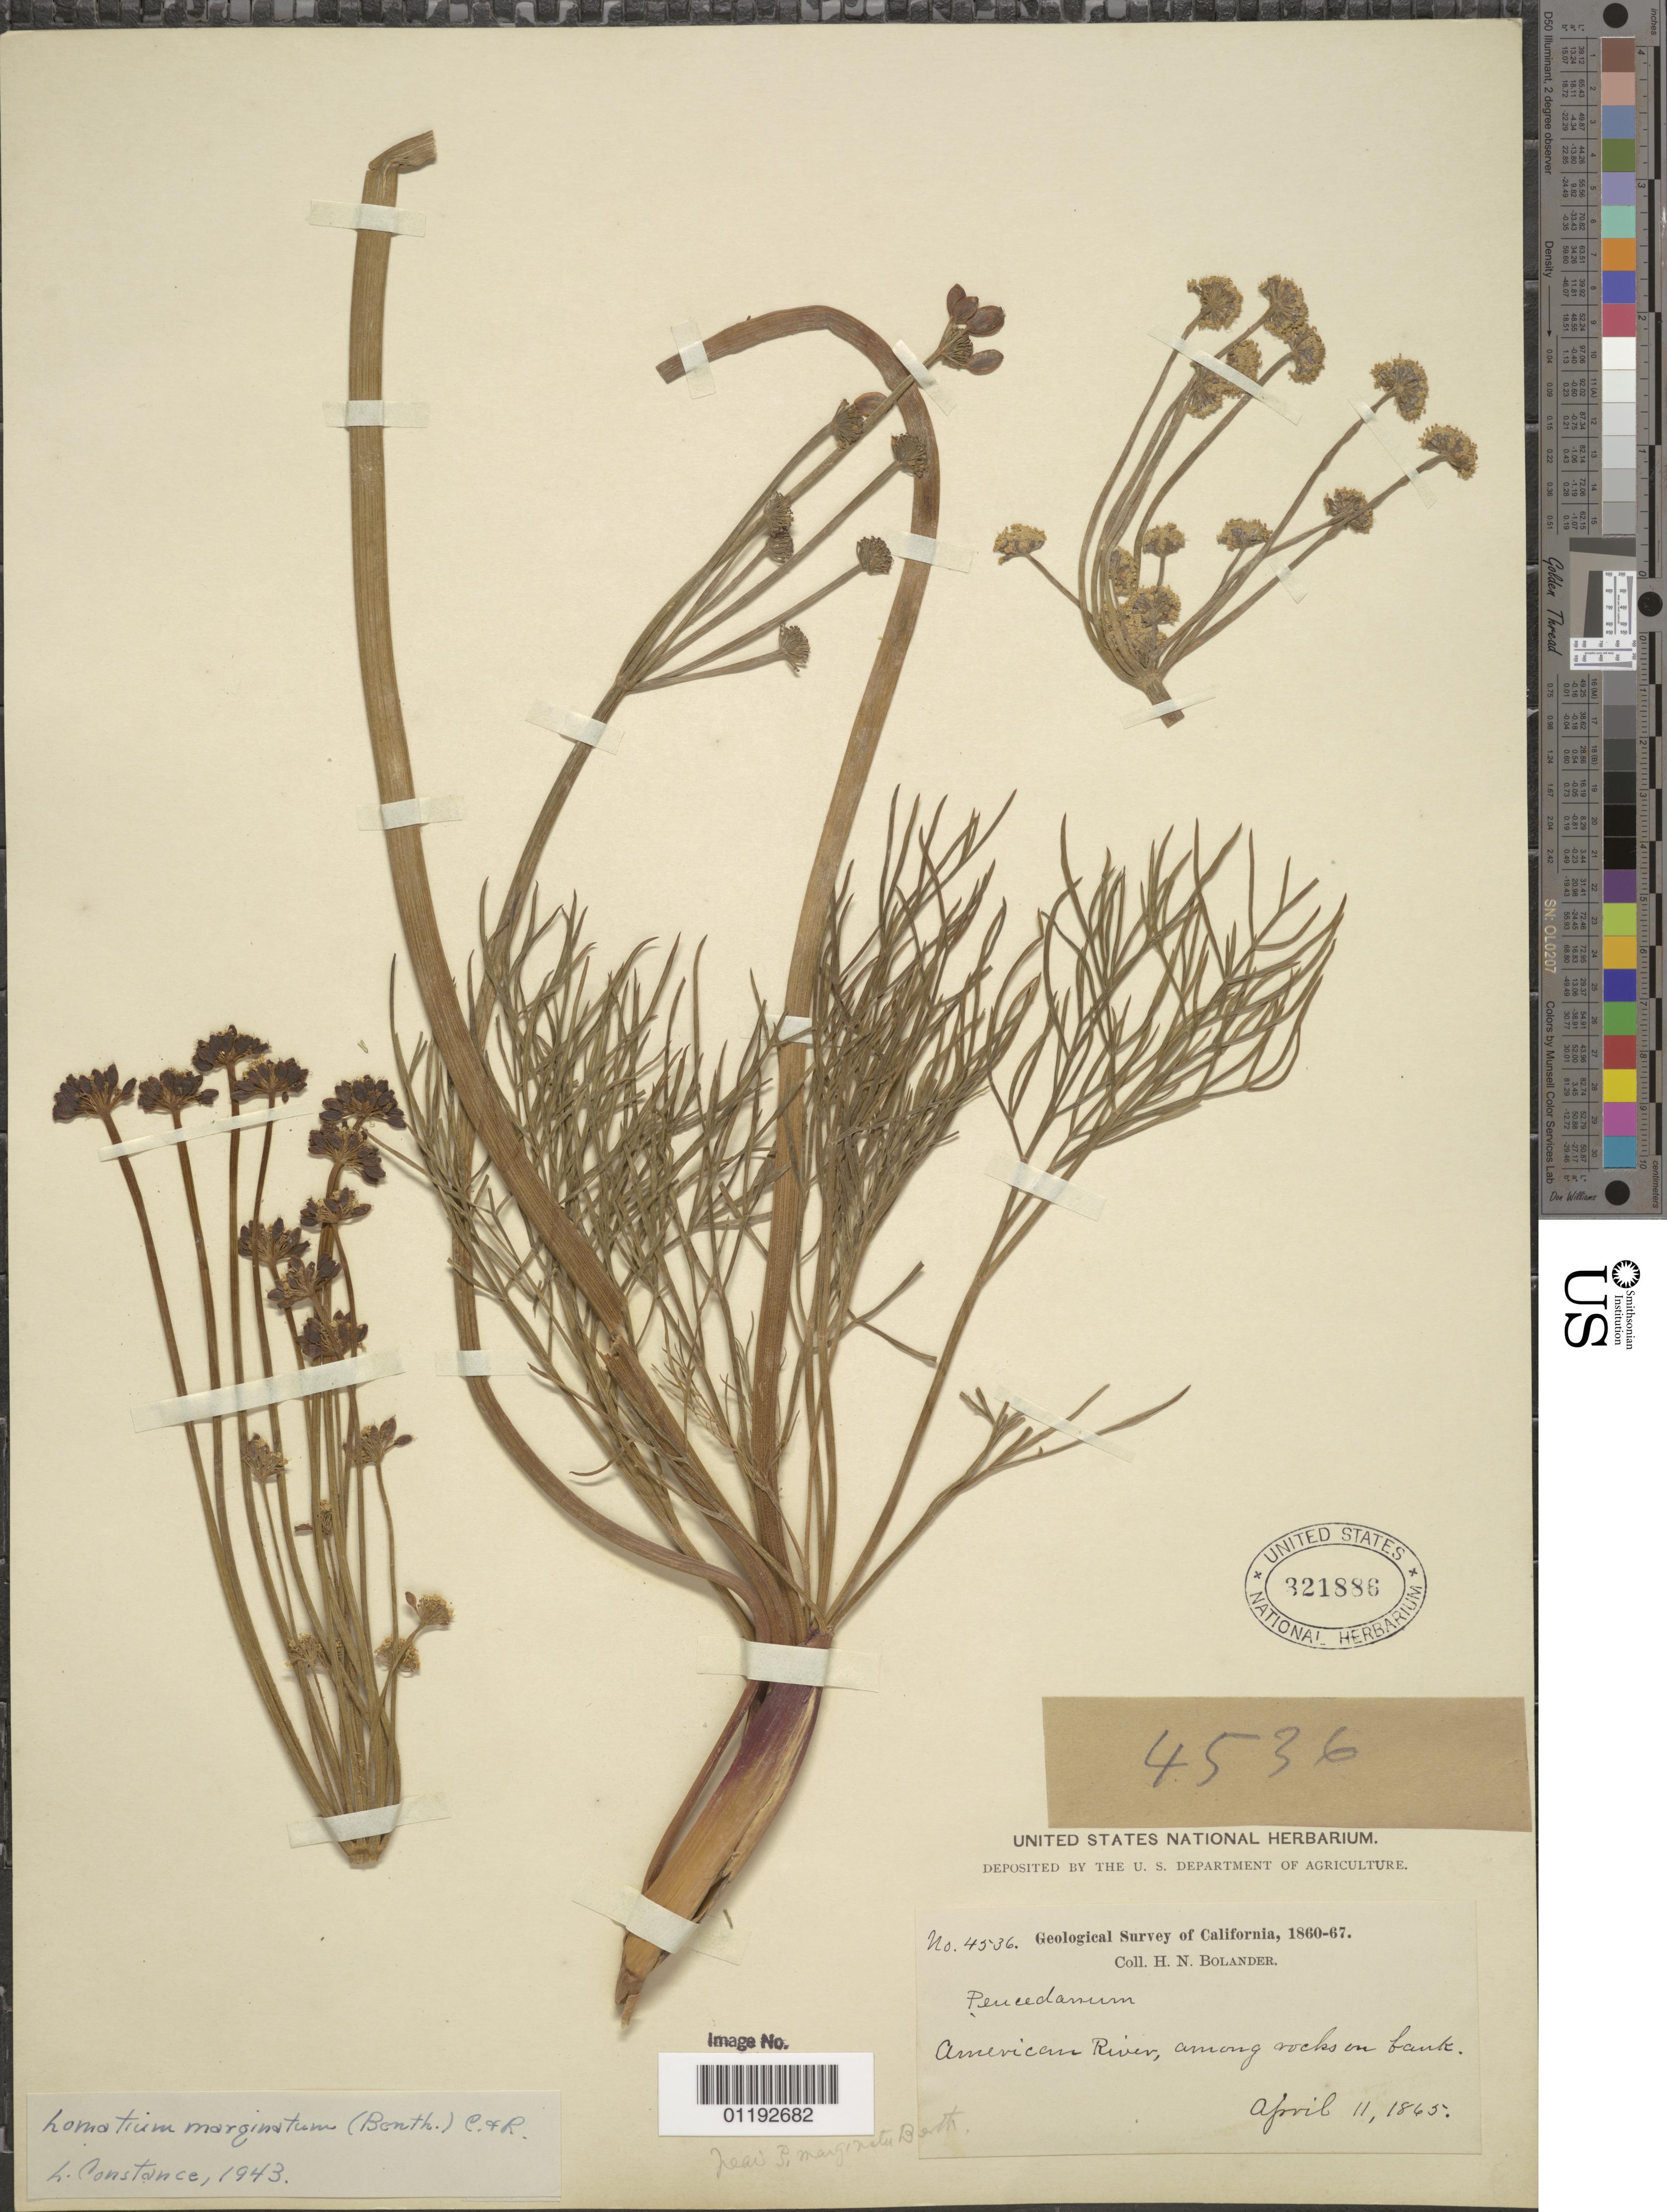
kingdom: Plantae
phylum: Tracheophyta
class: Magnoliopsida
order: Apiales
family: Apiaceae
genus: Lomatium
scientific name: Lomatium marginatum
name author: (Benth.) J.M. Coult. & Rose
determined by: Constance, L., (UC), University of California Berkeley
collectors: H. Bolander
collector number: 4536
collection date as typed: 11 Apr 1865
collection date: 1865-04-11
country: United States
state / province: California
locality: Along American River among rocks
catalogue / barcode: US 321886